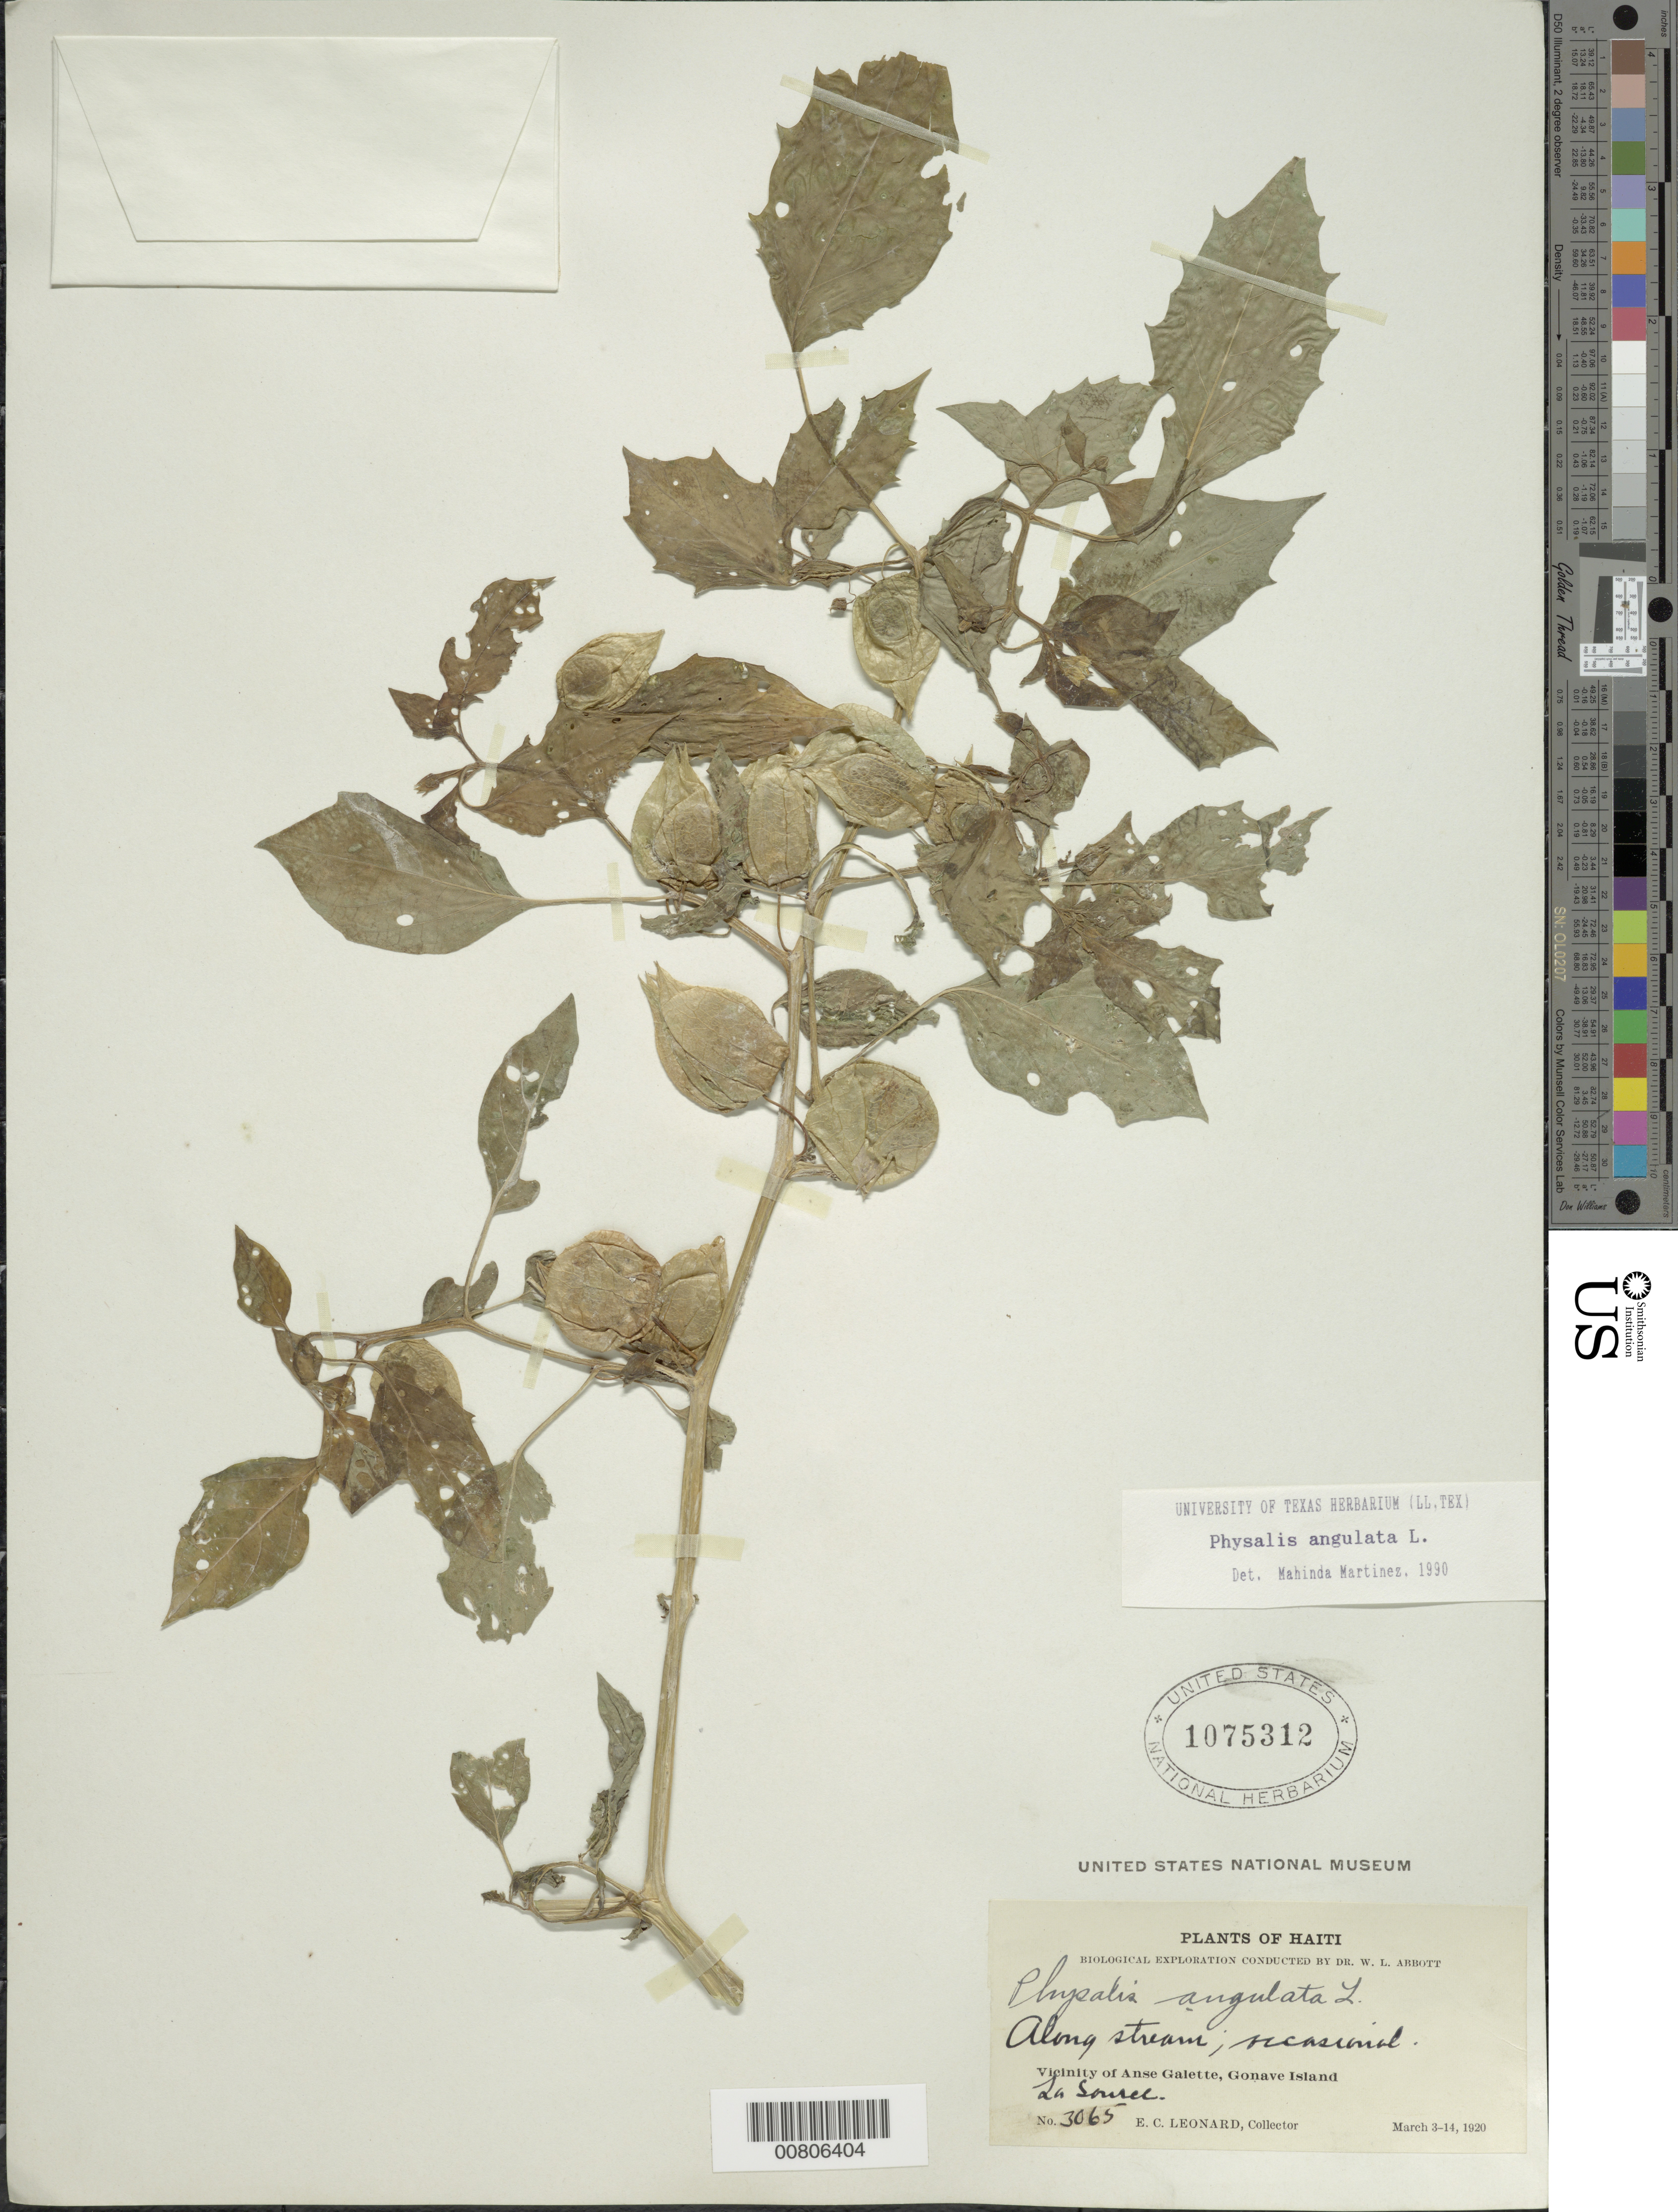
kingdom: Plantae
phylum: Tracheophyta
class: Magnoliopsida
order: Solanales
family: Solanaceae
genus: Physalis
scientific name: Physalis angulata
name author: L.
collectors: E. C. Leonard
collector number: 3065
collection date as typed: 03 Mar 1920 to 14 Mar 1920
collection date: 1920-03-03/1920-03-14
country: Haiti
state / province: Ouest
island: Île de la Gonâve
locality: Vicinity of Anse Galette, La Source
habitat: Along stream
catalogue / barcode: US 1075312